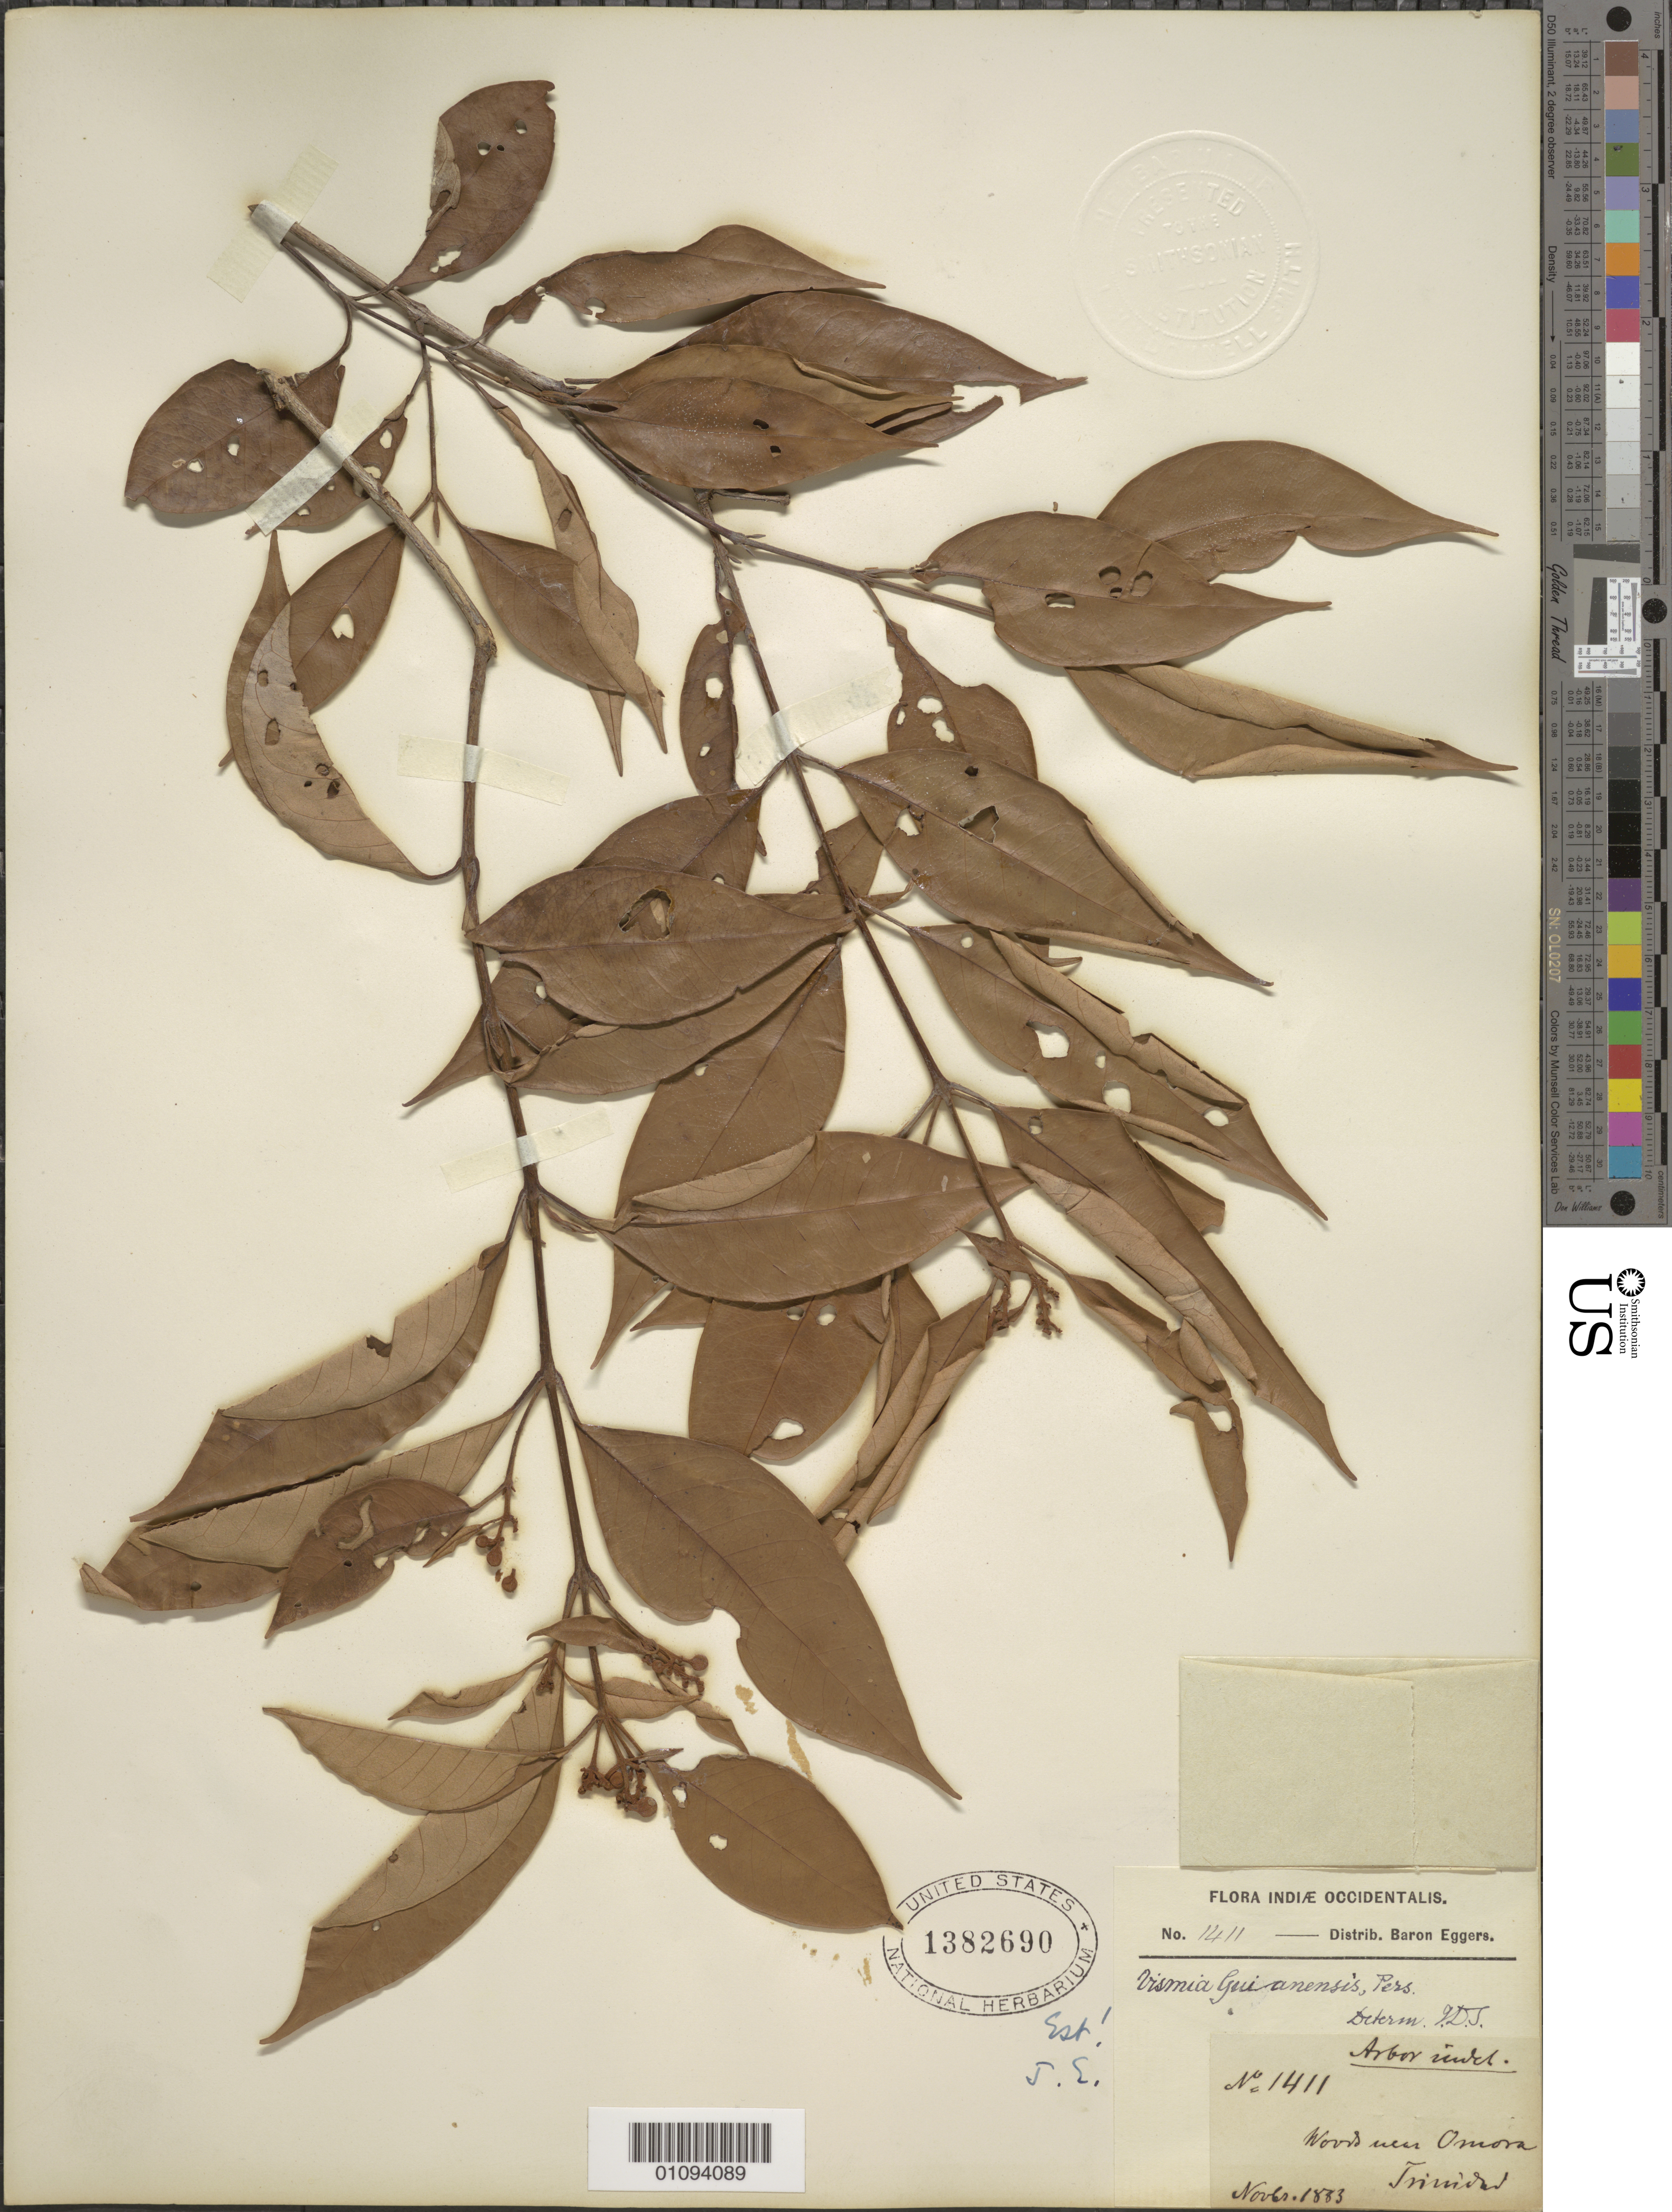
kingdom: Plantae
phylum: Tracheophyta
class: Magnoliopsida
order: Malpighiales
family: Hypericaceae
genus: Vismia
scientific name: Vismia guianensis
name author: (Aubl.) Pers.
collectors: H. F. A. von Eggers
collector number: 1411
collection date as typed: Nov 1883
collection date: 1883-11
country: Trinidad and Tobago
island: Trinidad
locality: Osmora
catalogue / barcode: US 1382690